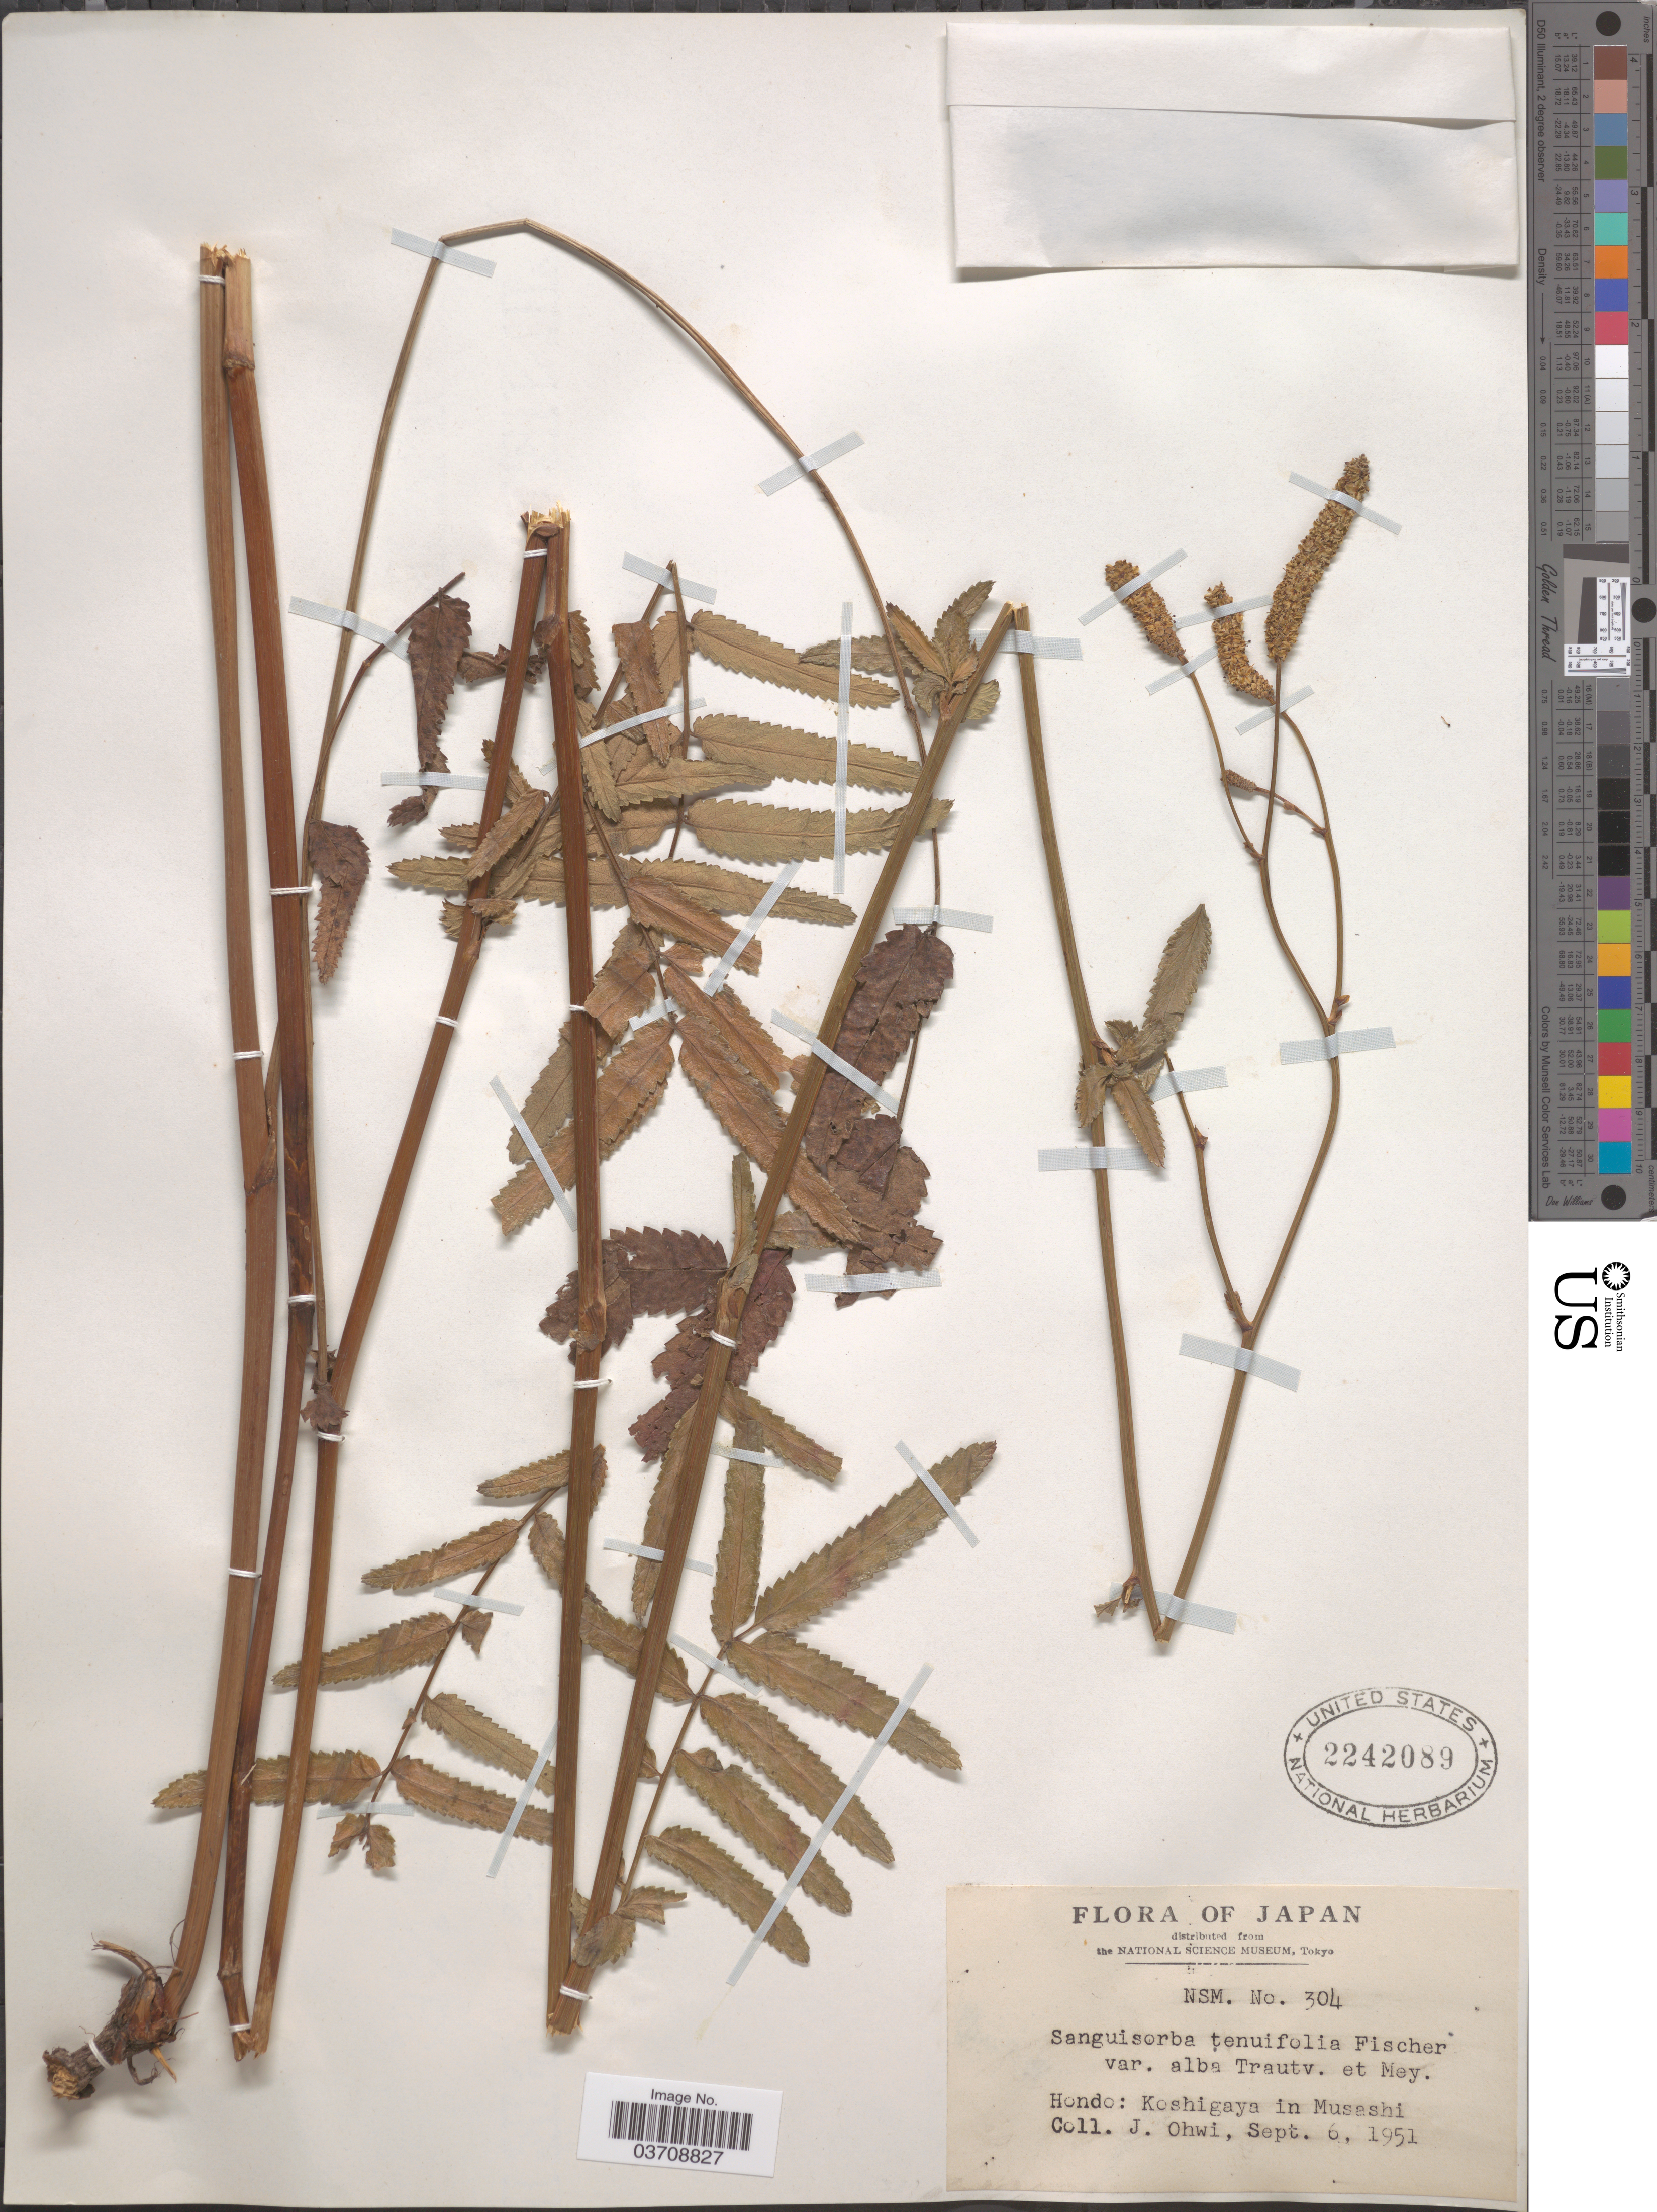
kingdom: Plantae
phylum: Tracheophyta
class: Magnoliopsida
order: Rosales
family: Rosaceae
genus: Sanguisorba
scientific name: Sanguisorba tenuifolia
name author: Fisch. ex Link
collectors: J. Ohwi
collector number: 304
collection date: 1951-09-06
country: Japan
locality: Hondo: Koshigaya in Musashi.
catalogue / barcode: US 2242089